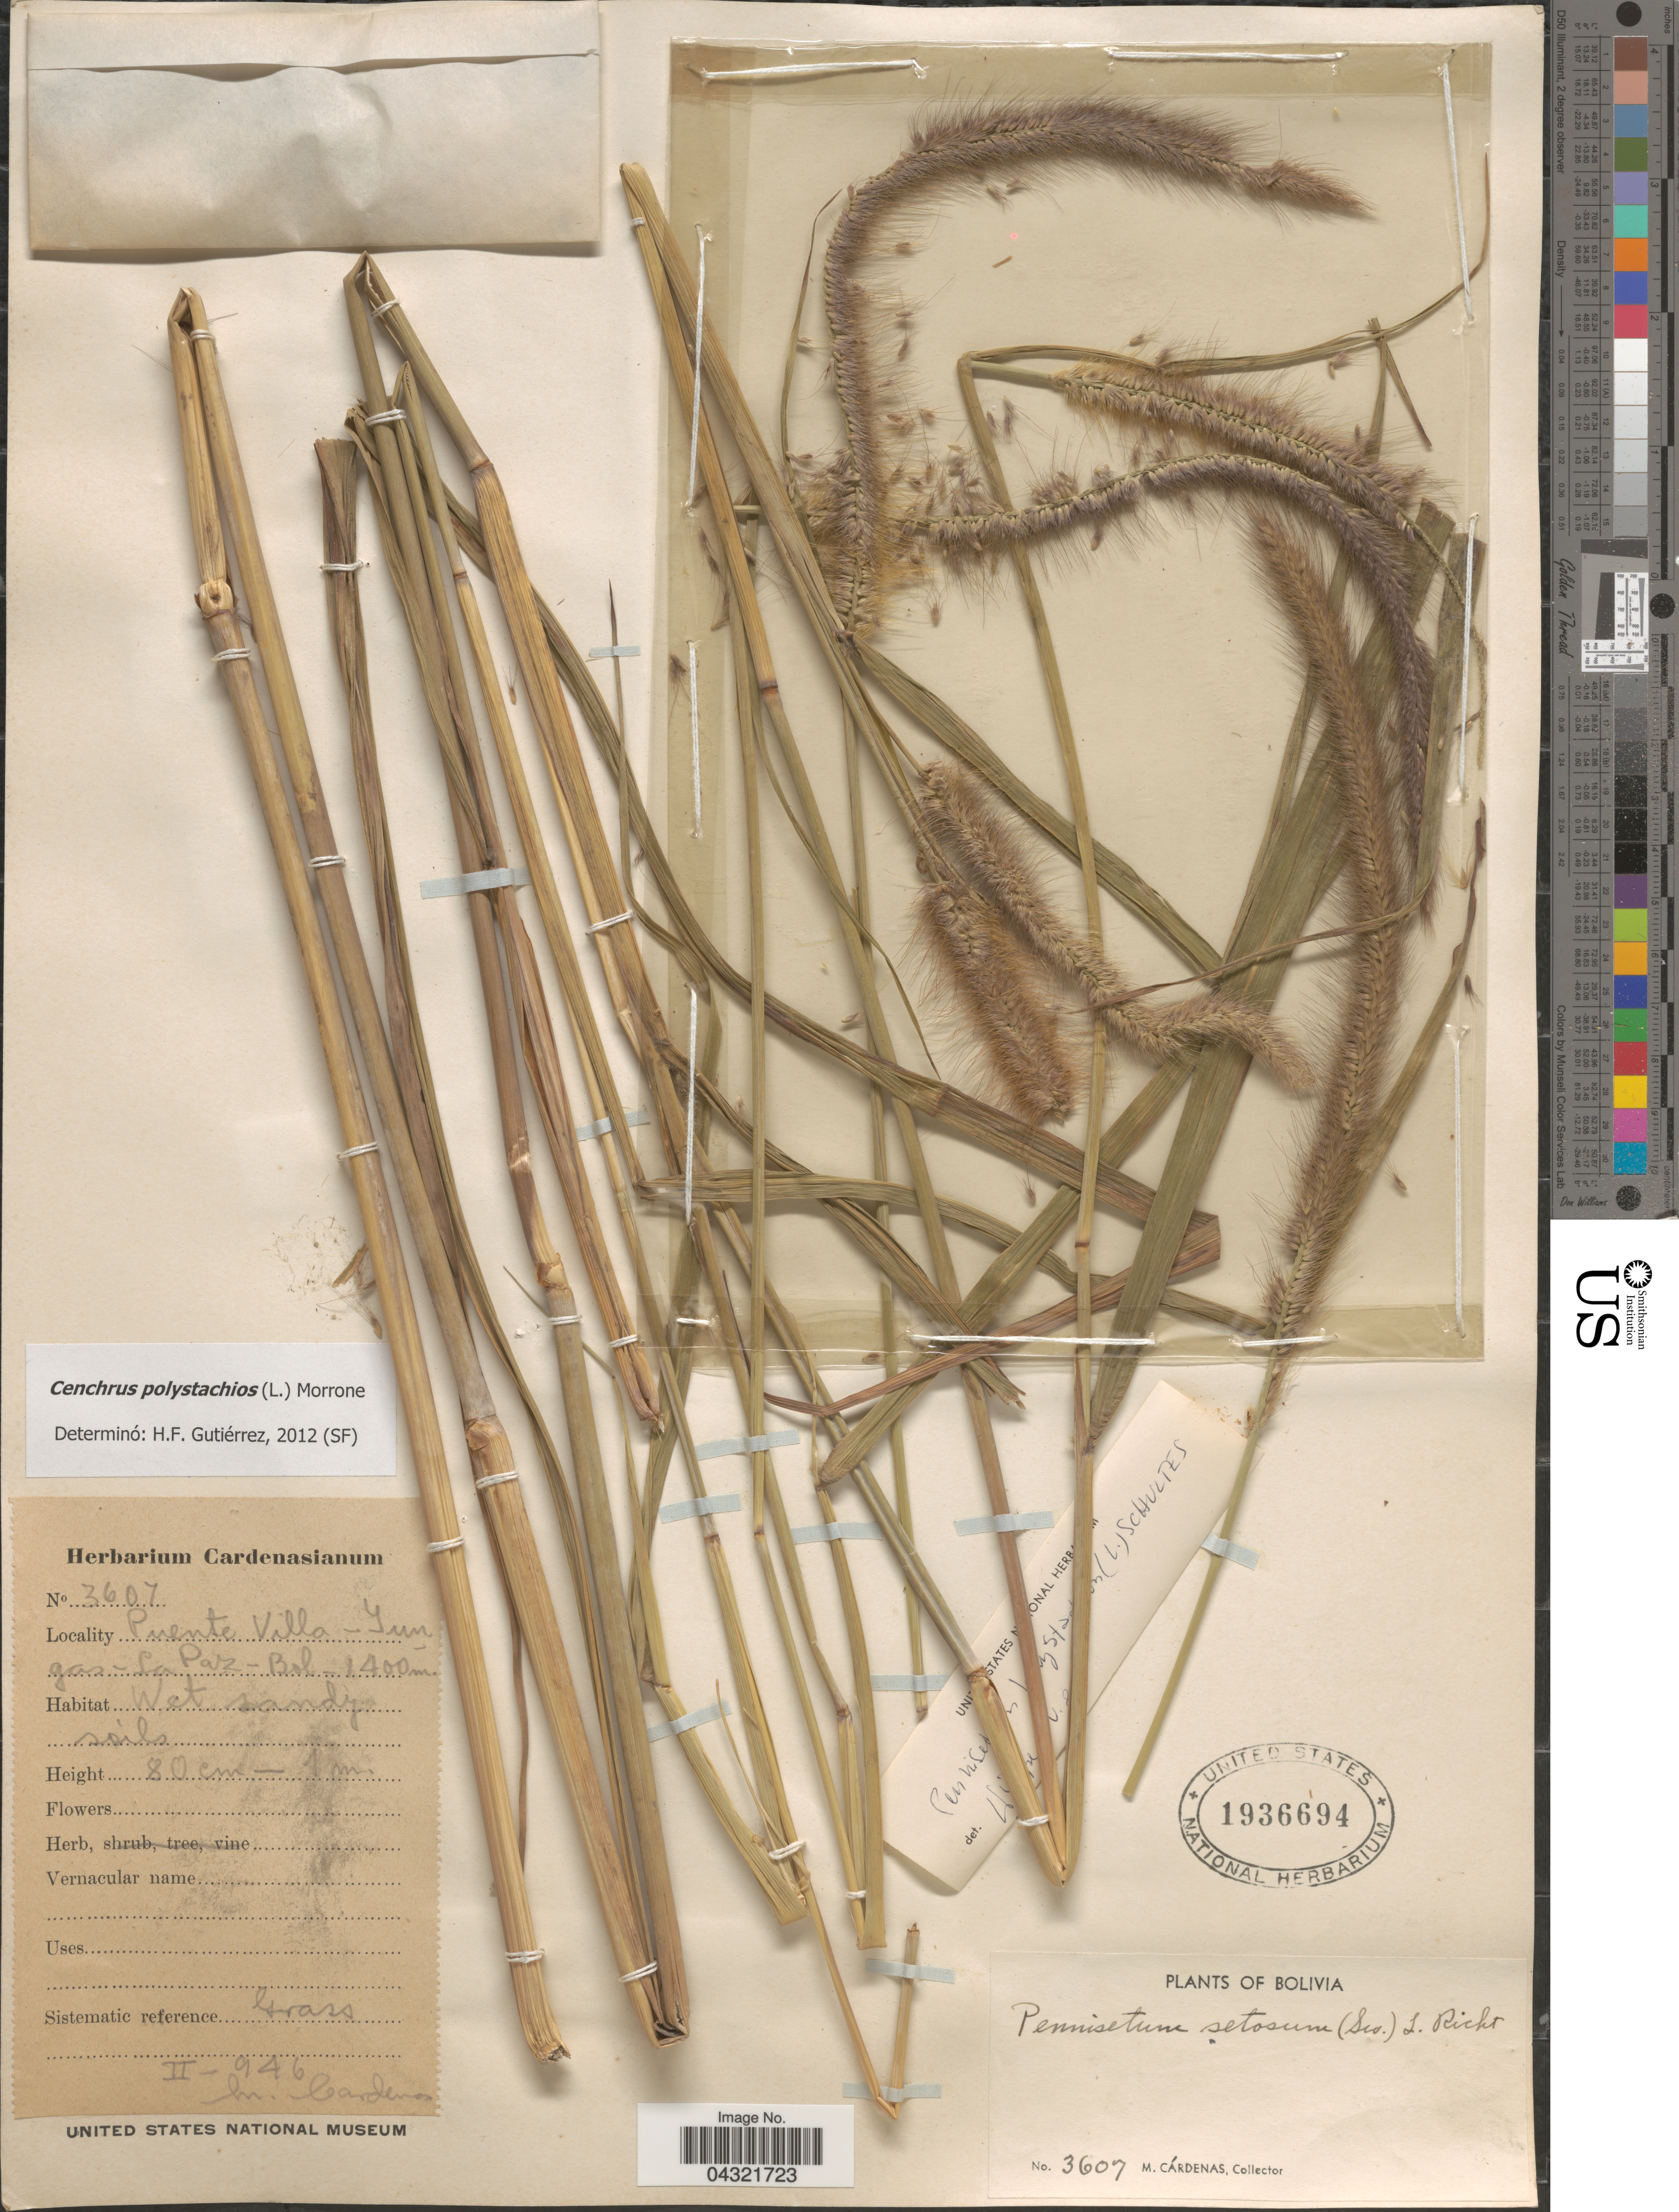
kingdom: Plantae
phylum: Tracheophyta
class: Liliopsida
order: Poales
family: Poaceae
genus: Cenchrus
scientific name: Cenchrus polystachios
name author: (L.) Morrone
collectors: M. Cárdenas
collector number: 3607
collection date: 1946-02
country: Bolivia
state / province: La Paz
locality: Puente Villa-Yungas-. Wet sandy soils.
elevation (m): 1400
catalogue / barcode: US 1936694